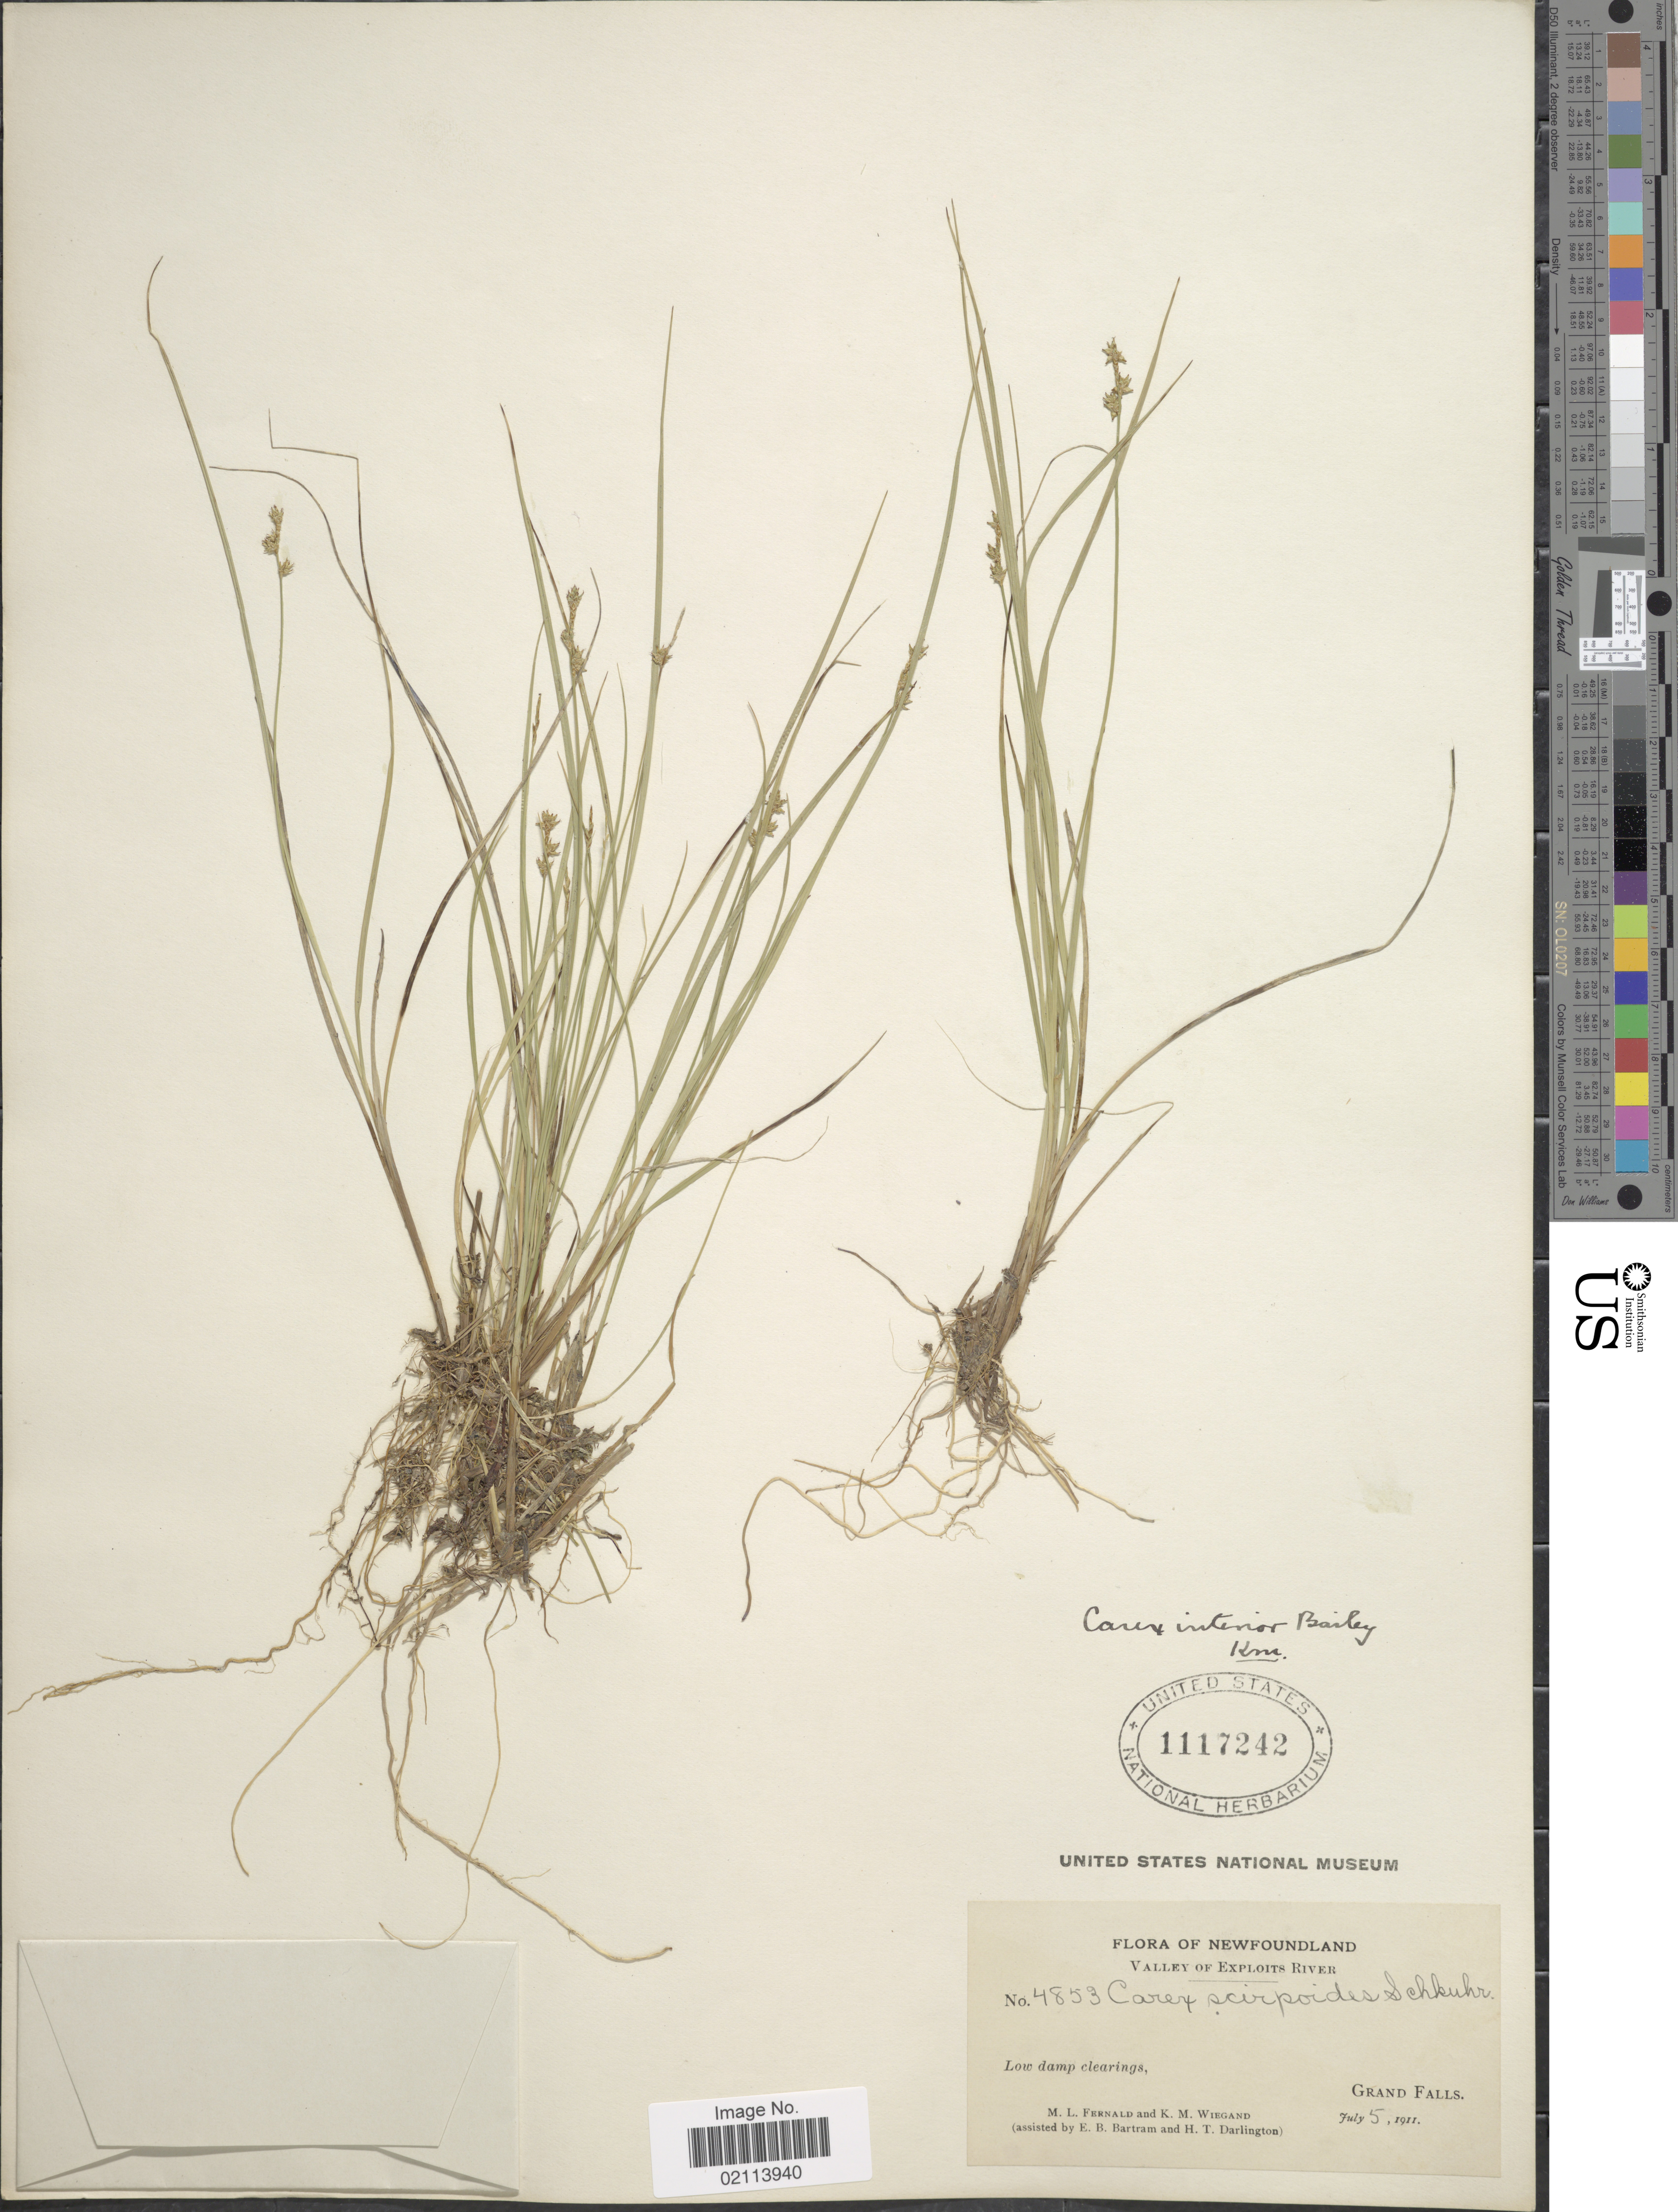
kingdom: Plantae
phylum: Tracheophyta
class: Liliopsida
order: Poales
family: Cyperaceae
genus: Carex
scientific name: Carex interior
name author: L.H. Bailey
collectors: M. L. Fernald, K. M. Wiegand, E. B. Bartram & H. Darlington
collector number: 4853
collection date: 1911-07-05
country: Canada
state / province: Newfoundland and Labrador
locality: Valley of Exploits River, Low damp clearings, Grand Falls.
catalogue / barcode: US 1117242